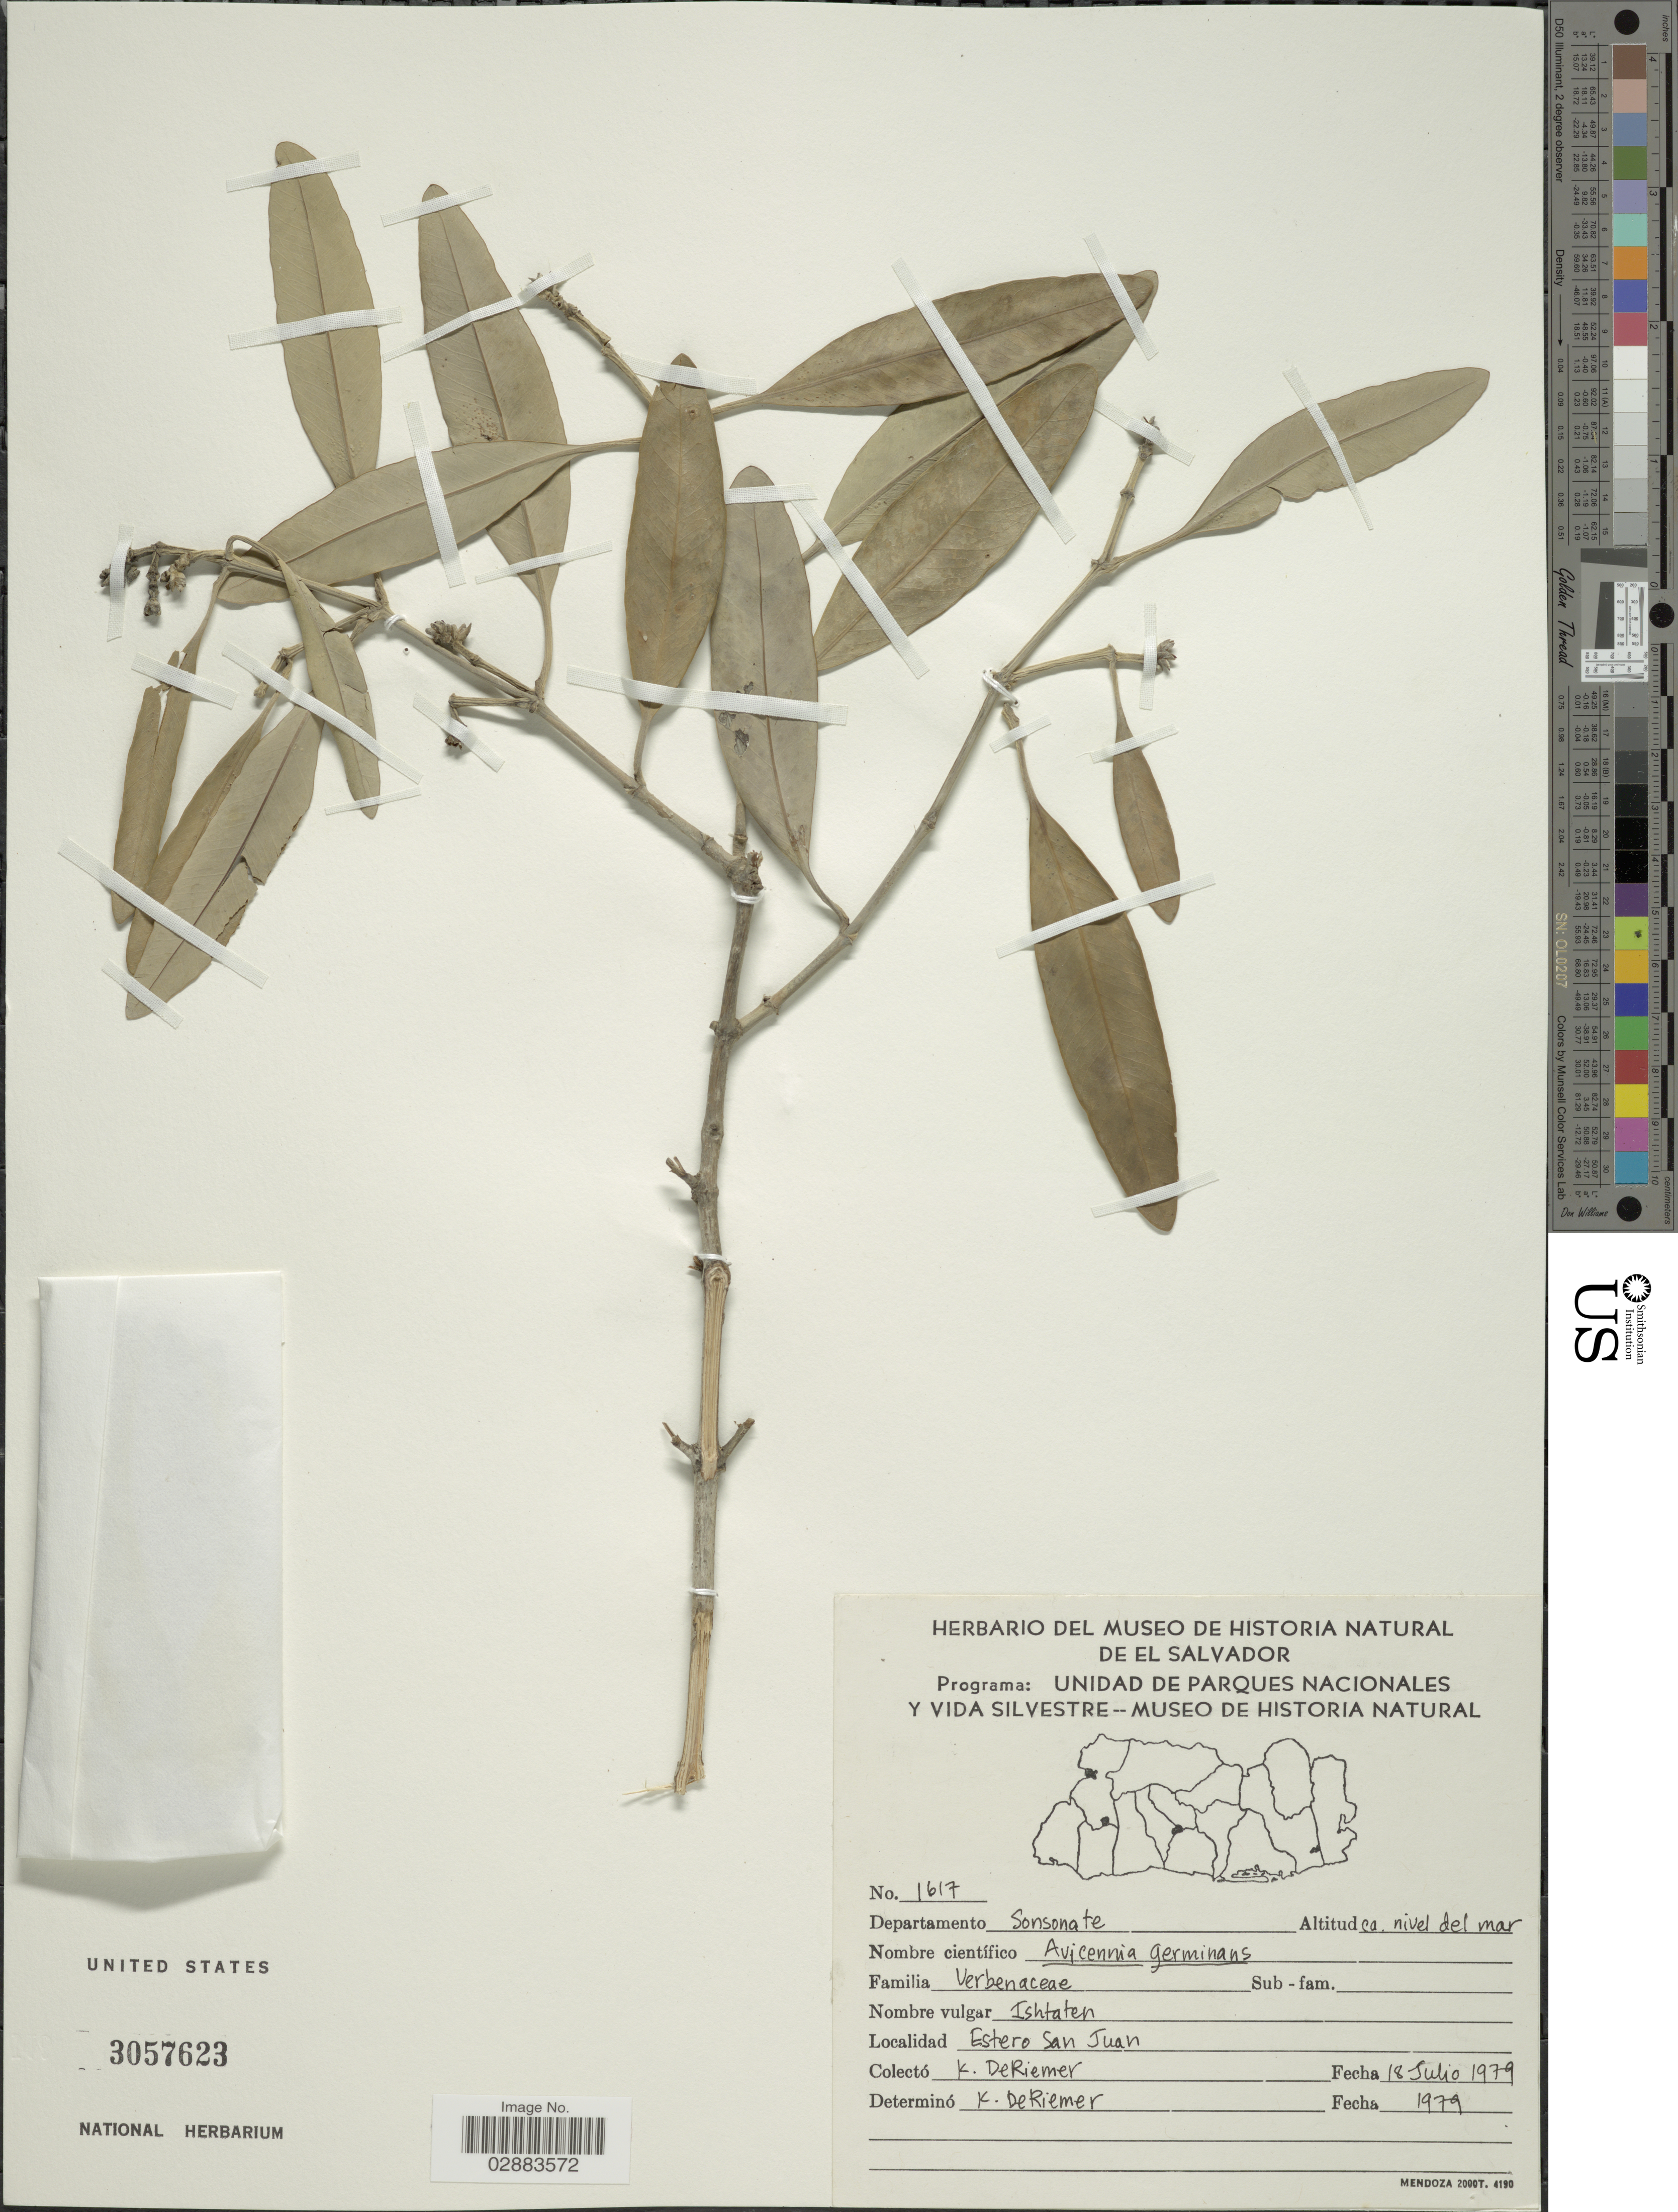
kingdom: Plantae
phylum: Tracheophyta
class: Magnoliopsida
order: Lamiales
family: Acanthaceae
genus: Avicennia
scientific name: Avicennia germinans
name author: (L.) L.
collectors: K. DeRiemer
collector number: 1617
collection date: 1979-07-18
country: El Salvador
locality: Estero San Juan.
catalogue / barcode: US 3057623